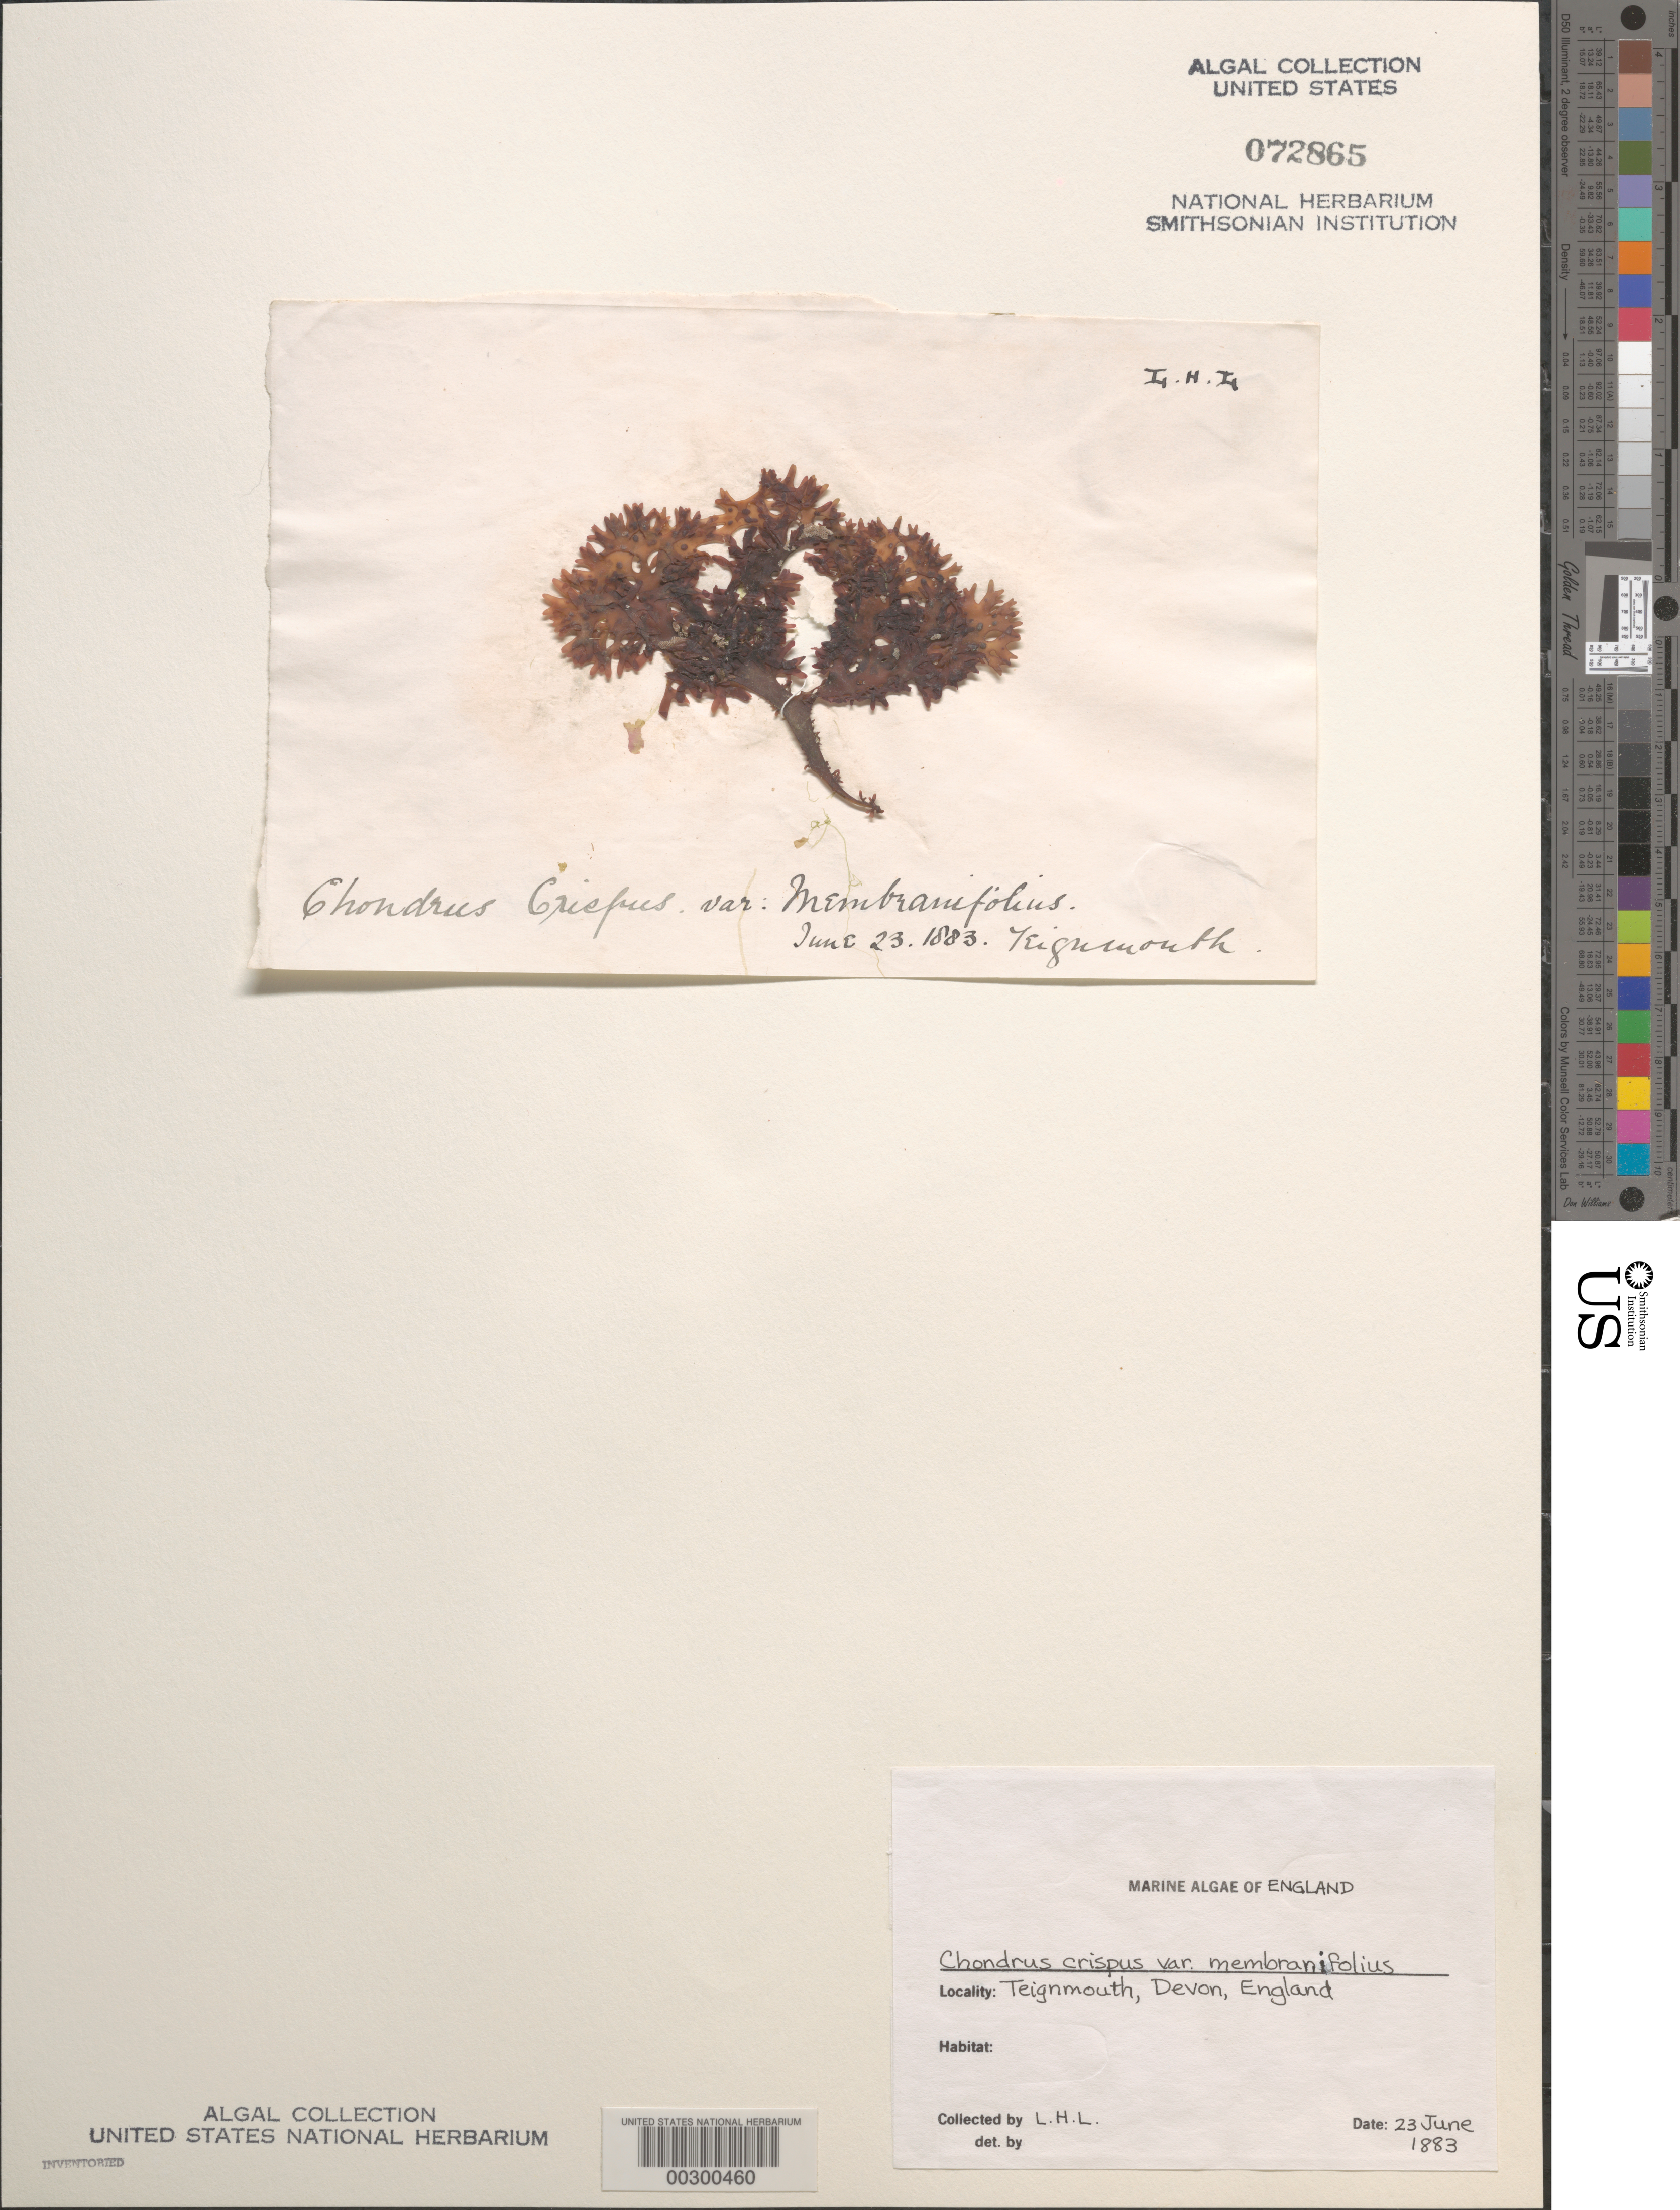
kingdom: Plantae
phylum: Rhodophyta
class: Florideophyceae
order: Gigartinales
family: Gigartinaceae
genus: Chondrus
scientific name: Chondrus crispus var. membranifolius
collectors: L.H.L.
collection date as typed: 23 Jun 1883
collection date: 1883-06-23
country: United Kingdom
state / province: England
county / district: Devon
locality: Teignmouth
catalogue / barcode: US 72865